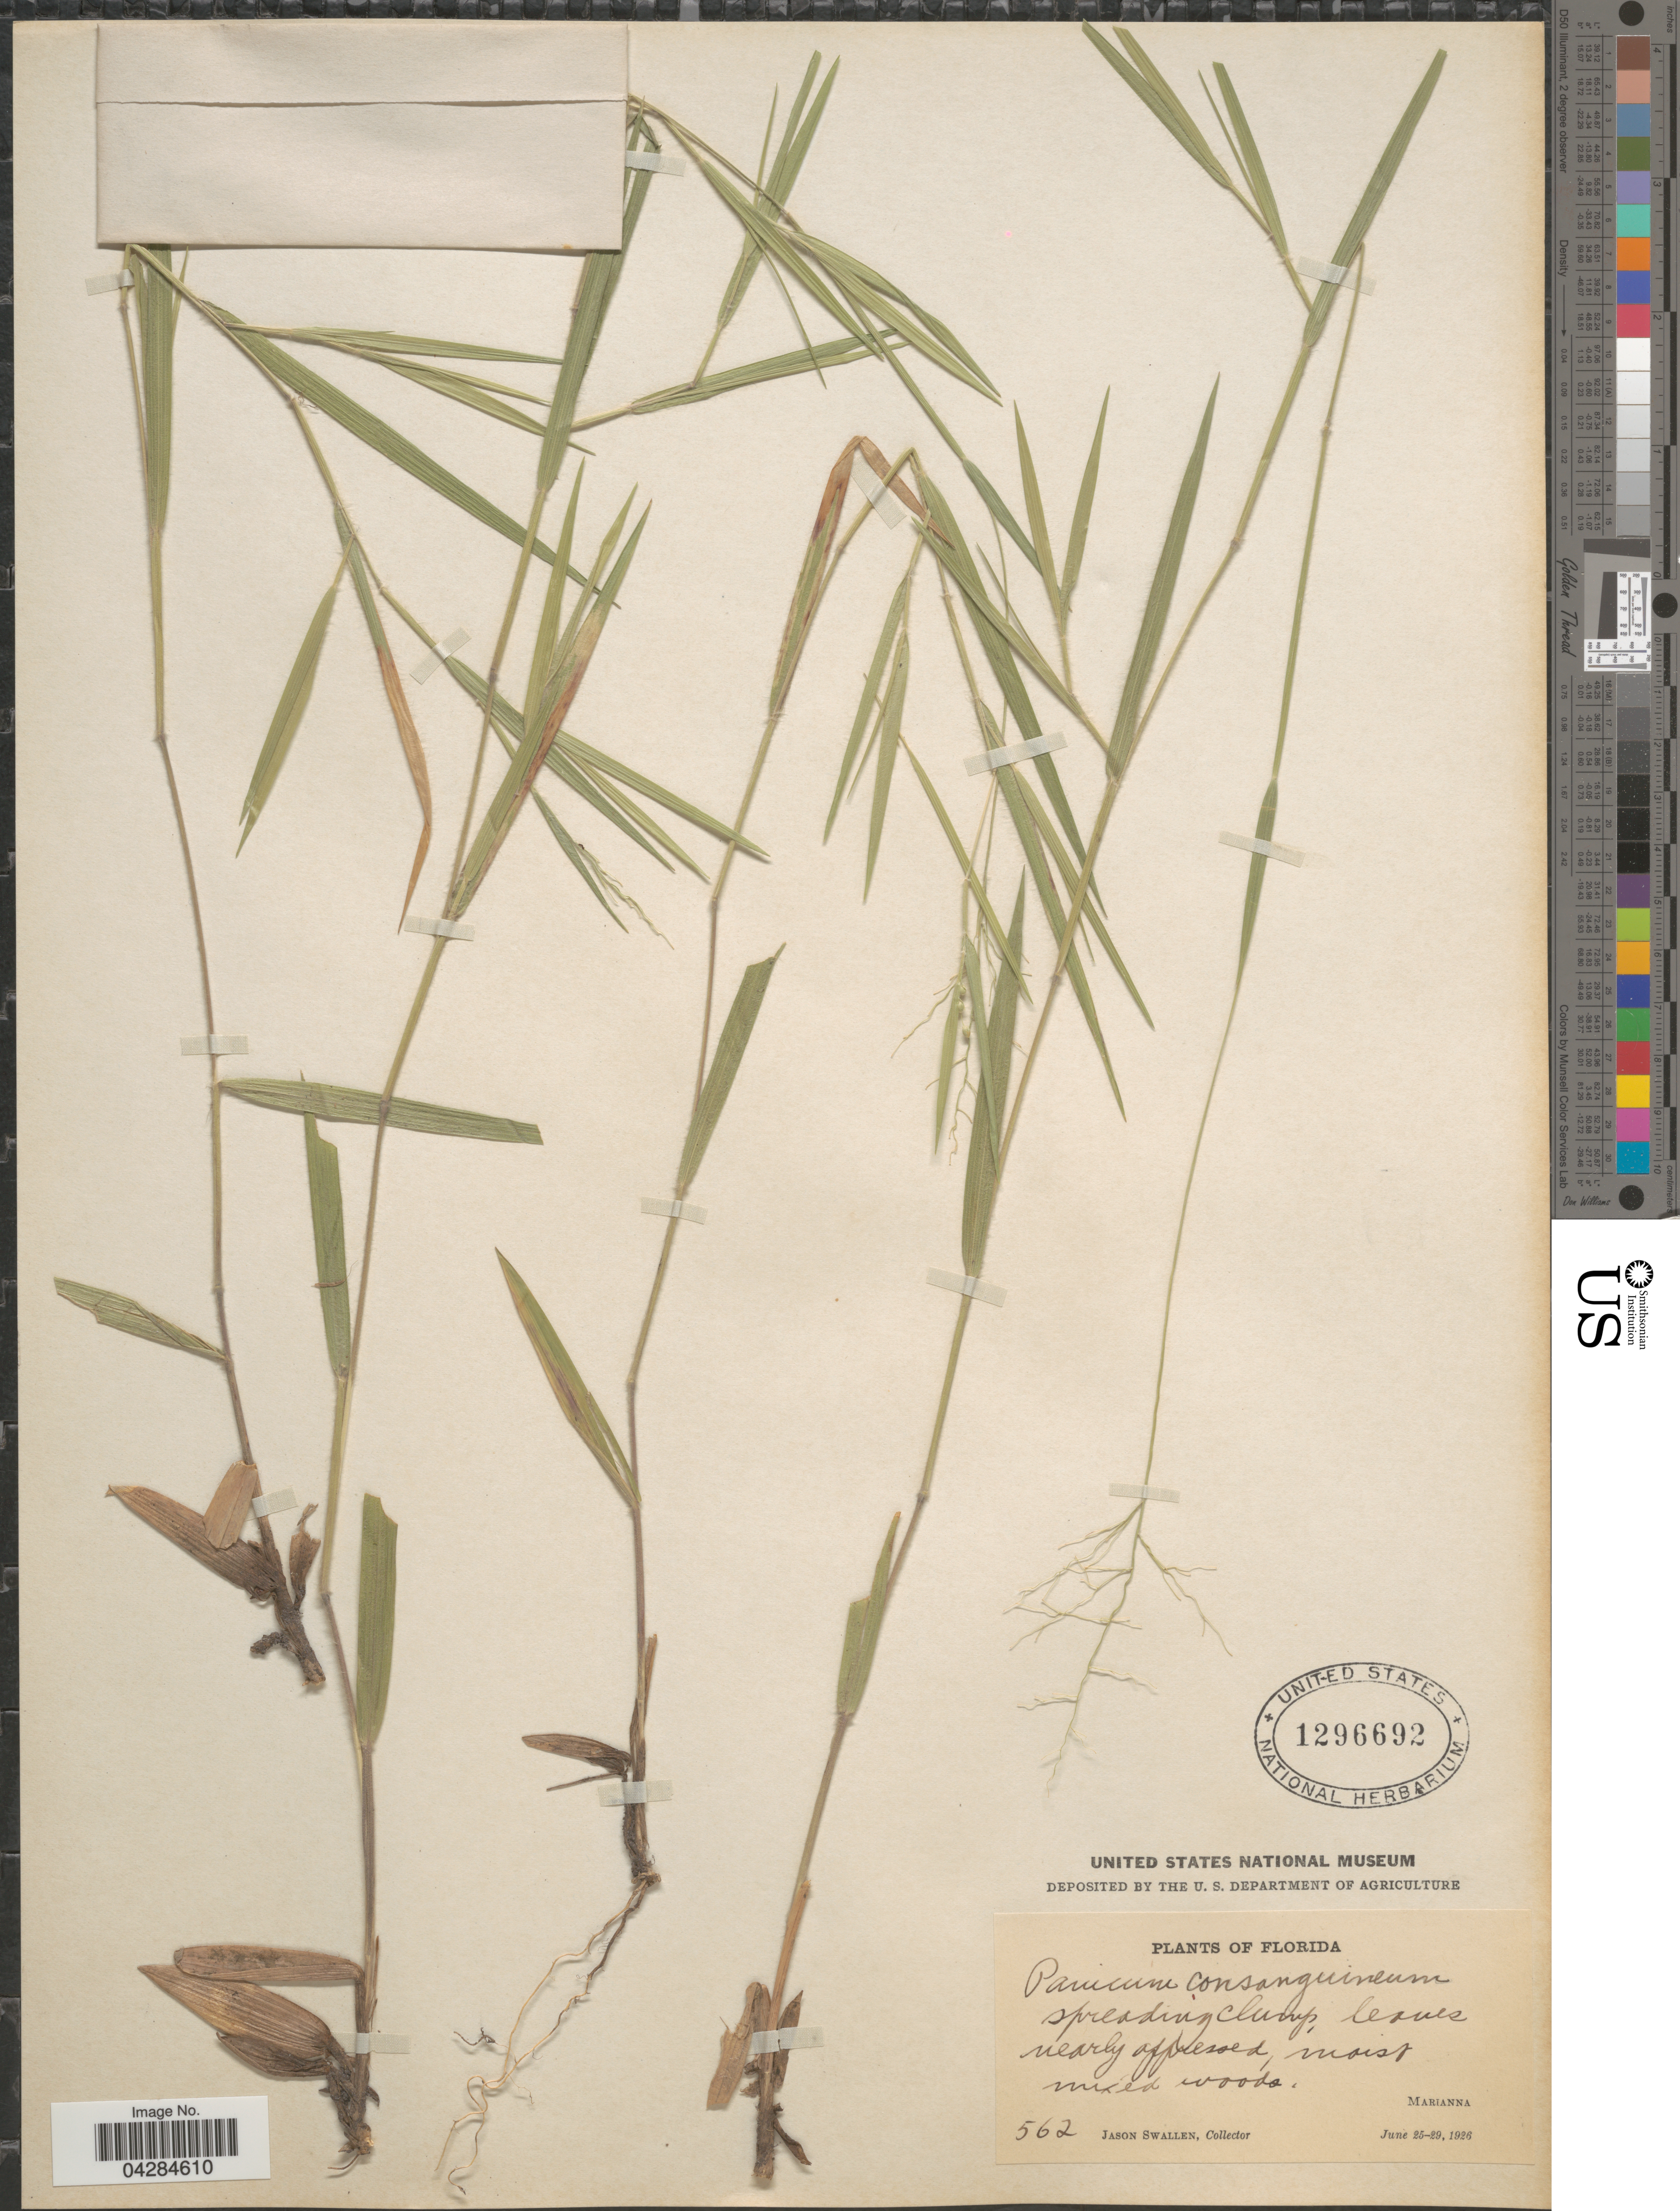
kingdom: Plantae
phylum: Tracheophyta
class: Liliopsida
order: Poales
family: Poaceae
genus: Dichanthelium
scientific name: Dichanthelium ovale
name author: (Elliott) Gould & C.A. Clark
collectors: J. R. Swallen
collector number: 562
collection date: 1926-06-25/1926-06-29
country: United States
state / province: Florida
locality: Marianna.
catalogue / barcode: US 1296692